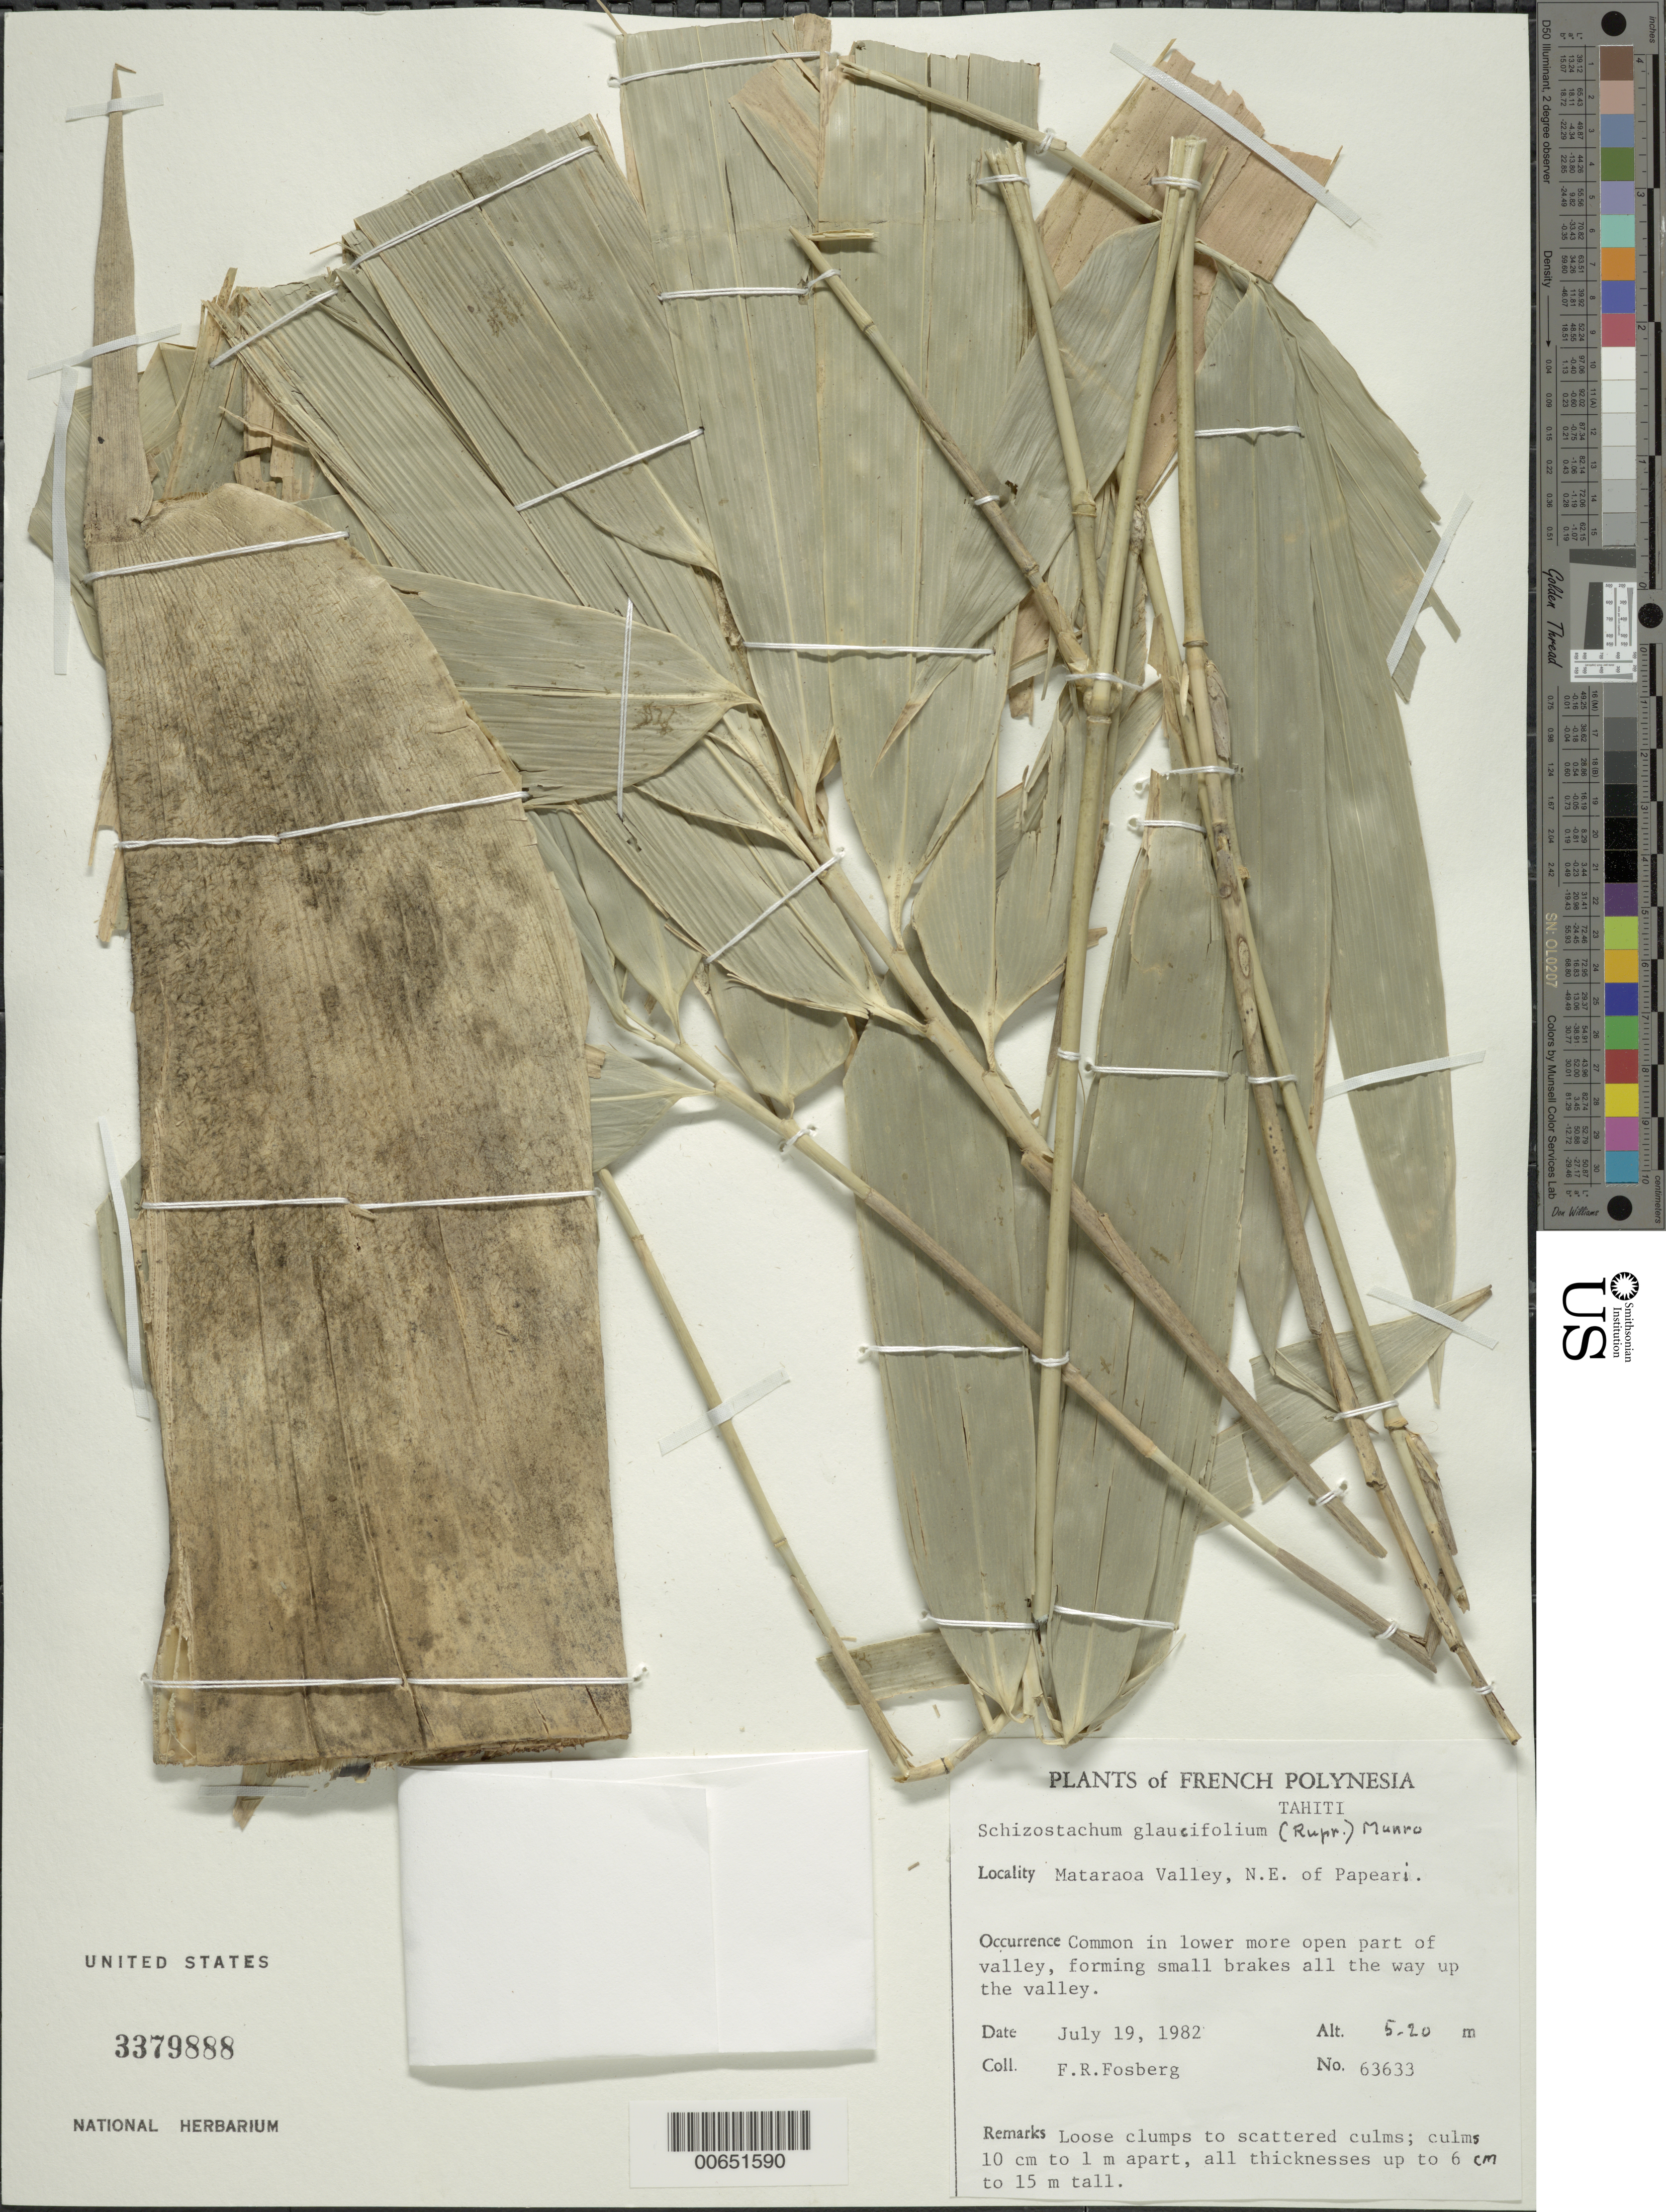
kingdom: Plantae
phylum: Tracheophyta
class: Liliopsida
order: Poales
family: Poaceae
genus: Schizostachyum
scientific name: Schizostachyum glaucifolium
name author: (Rupr.) Munro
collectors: F. R. Fosberg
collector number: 63633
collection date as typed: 19 Jul 1982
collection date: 1982-07-19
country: French Polynesia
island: Tahiti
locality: Mataraoa valley, ne of papeari [Society Is.]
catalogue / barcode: US 3379888